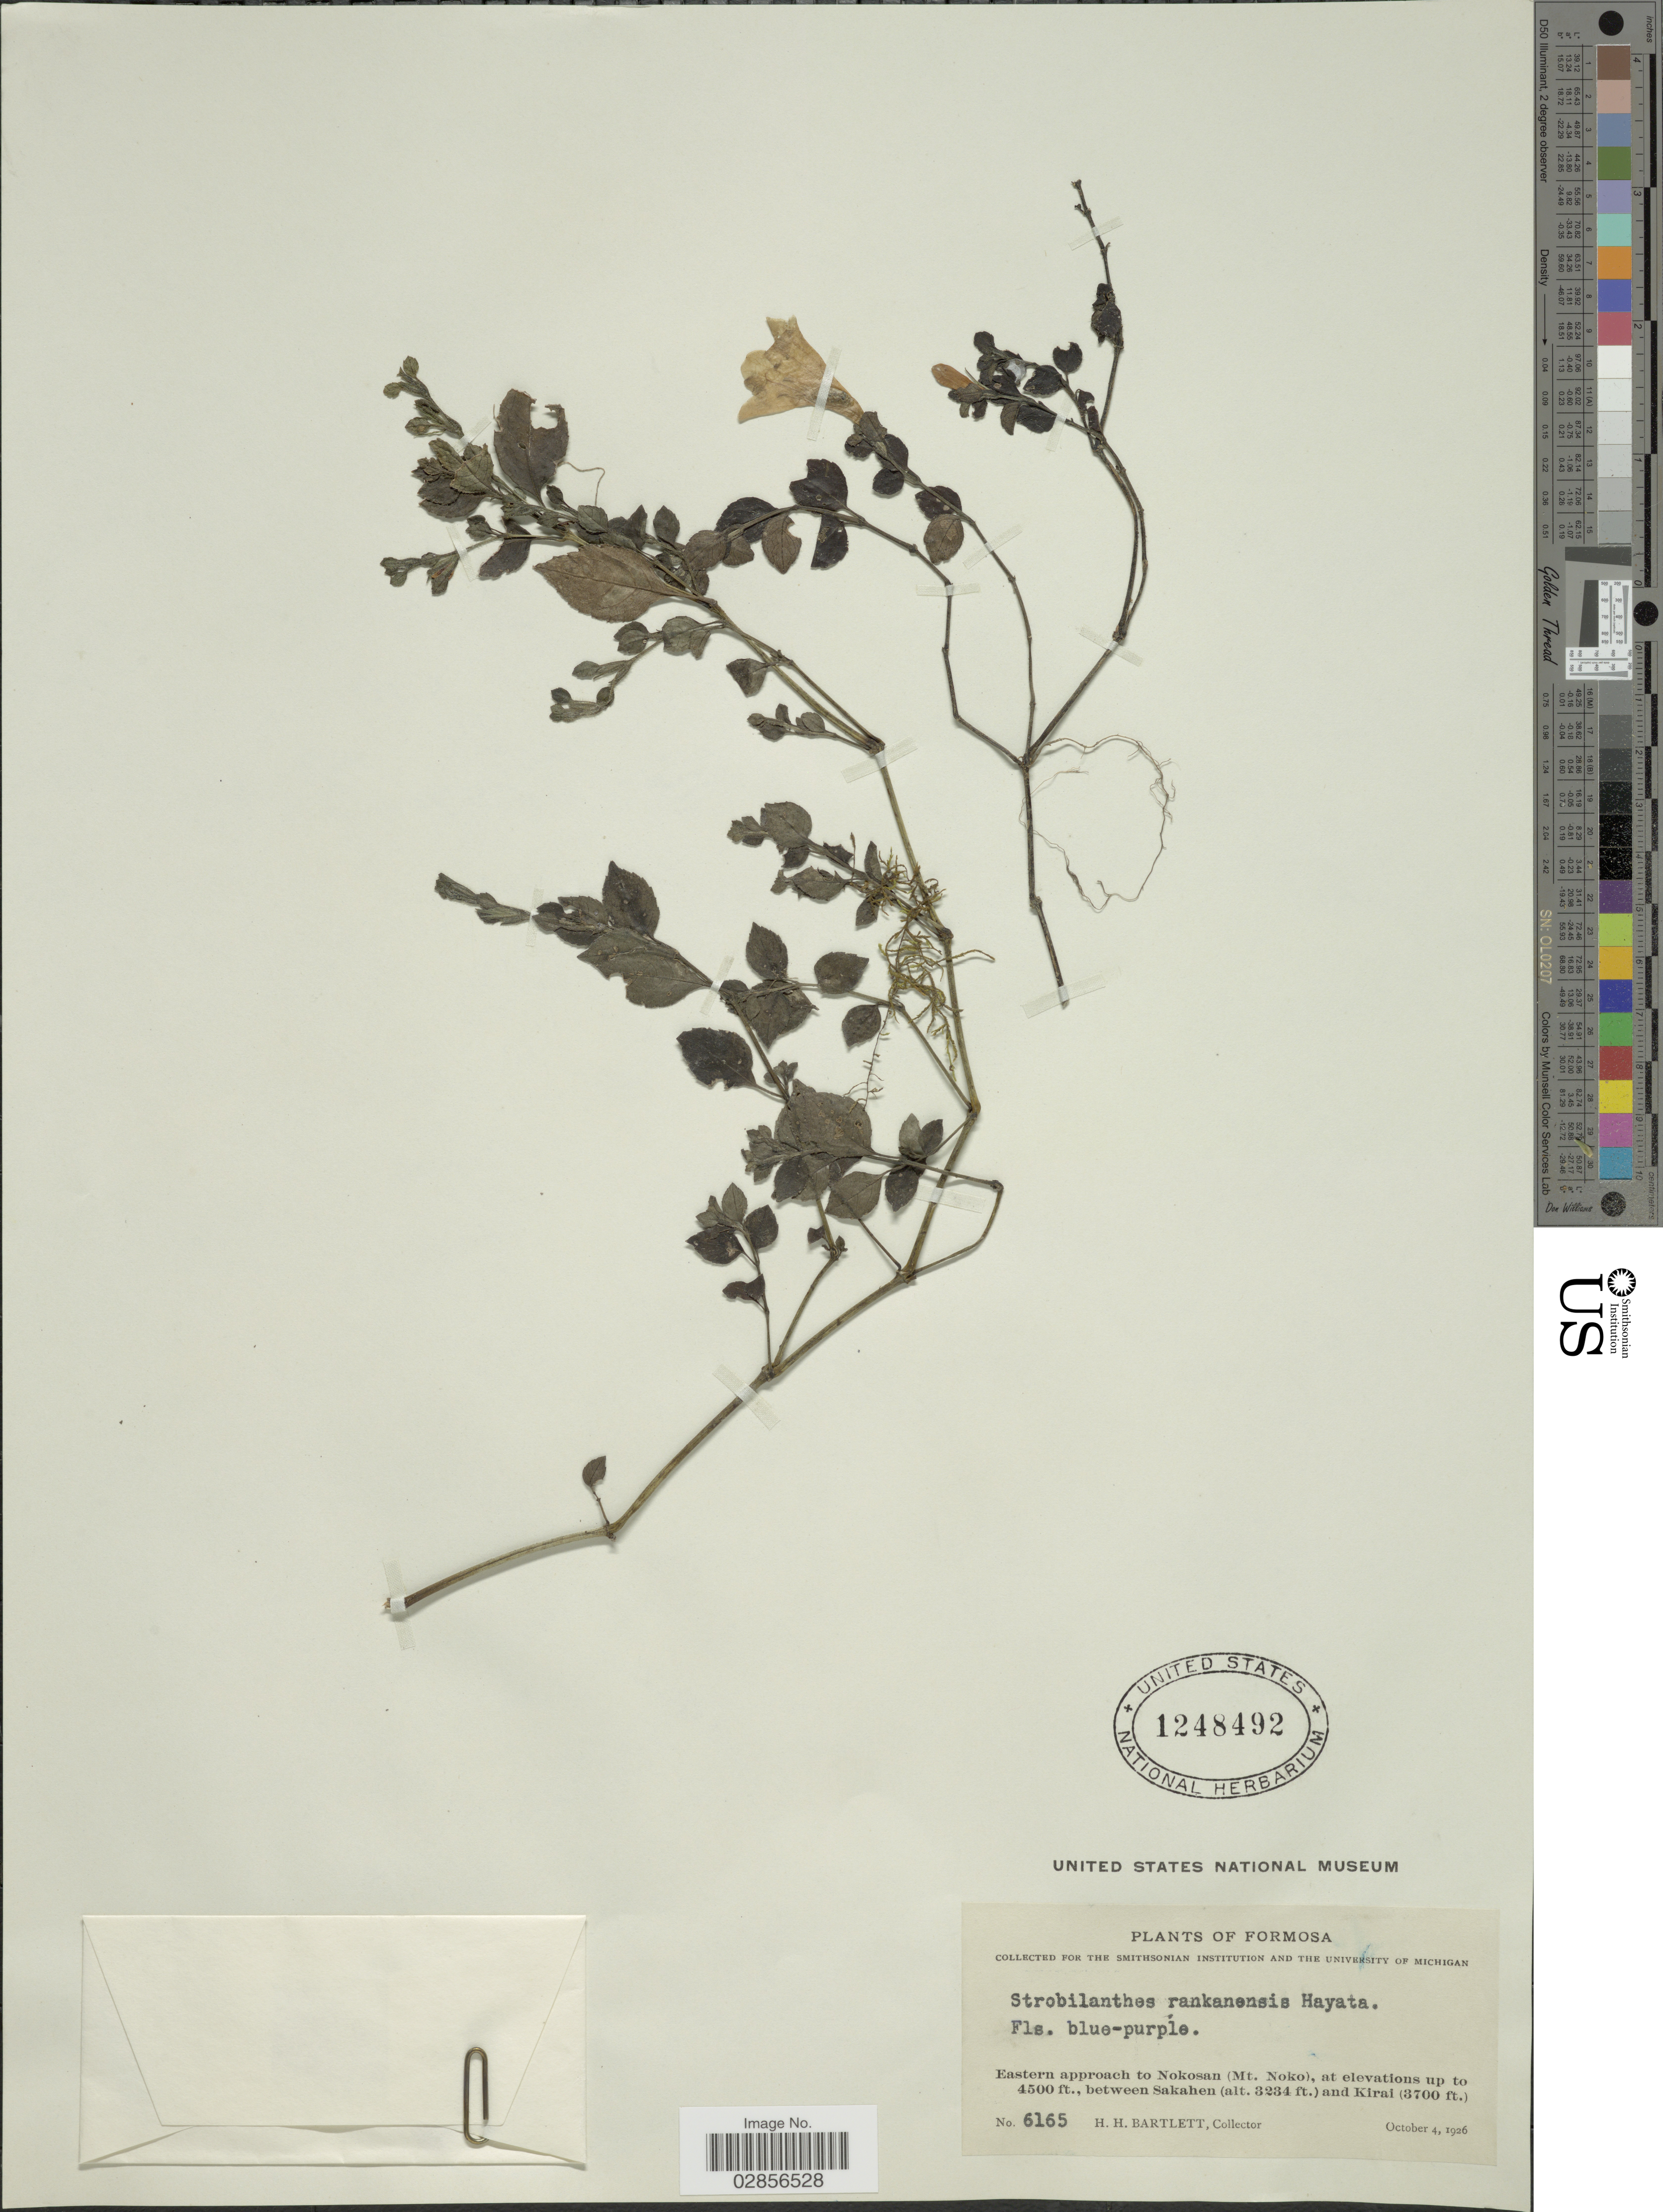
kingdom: Plantae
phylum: Tracheophyta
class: Magnoliopsida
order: Lamiales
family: Acanthaceae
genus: Strobilanthes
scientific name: Strobilanthes rankanensis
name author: Hayata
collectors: H. H. Bartlett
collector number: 6165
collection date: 1926-10-04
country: Taiwan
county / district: Hualien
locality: Formosa. Eastern approach to Nokosan (Mt. Noko), between Sakahen and Karai.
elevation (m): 986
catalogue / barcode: US 1248492